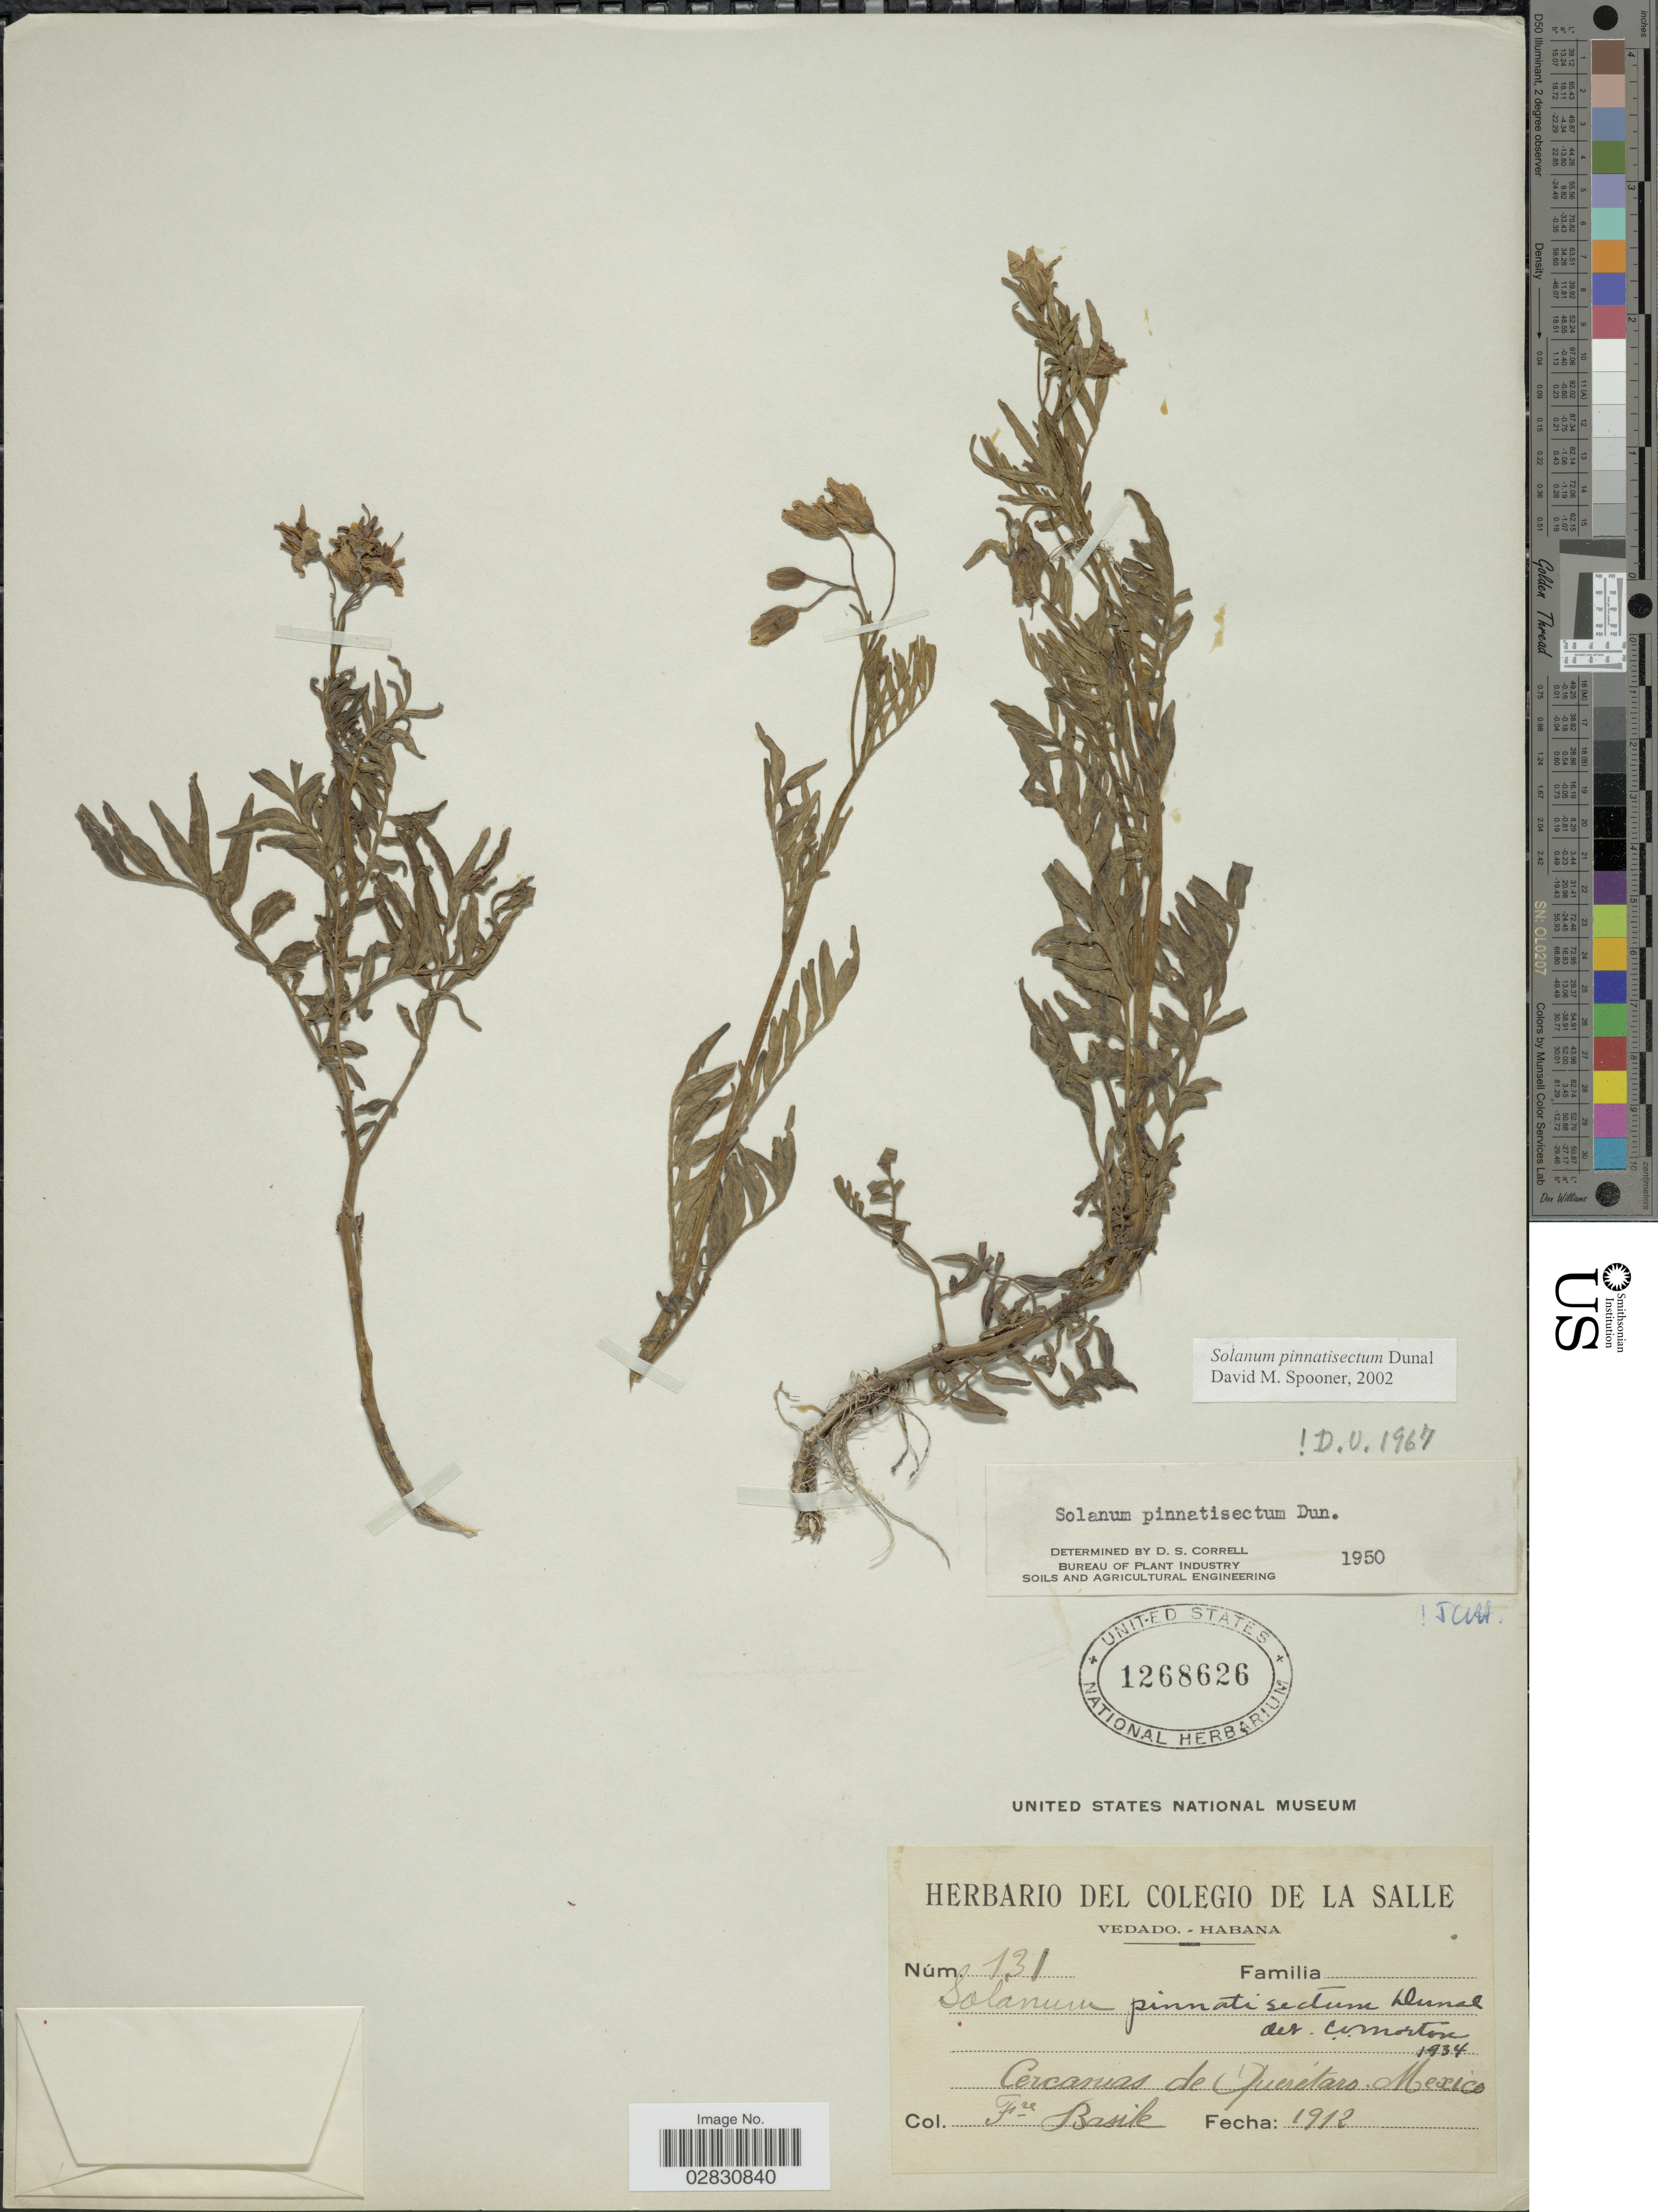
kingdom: Plantae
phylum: Tracheophyta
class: Magnoliopsida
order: Solanales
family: Solanaceae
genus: Solanum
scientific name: Solanum pinnatisectum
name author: Dunal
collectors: Bro. Basile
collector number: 131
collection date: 1912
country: Mexico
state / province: Querétaro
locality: Cercanias de Querétaro, Mexico.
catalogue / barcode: US 1268626